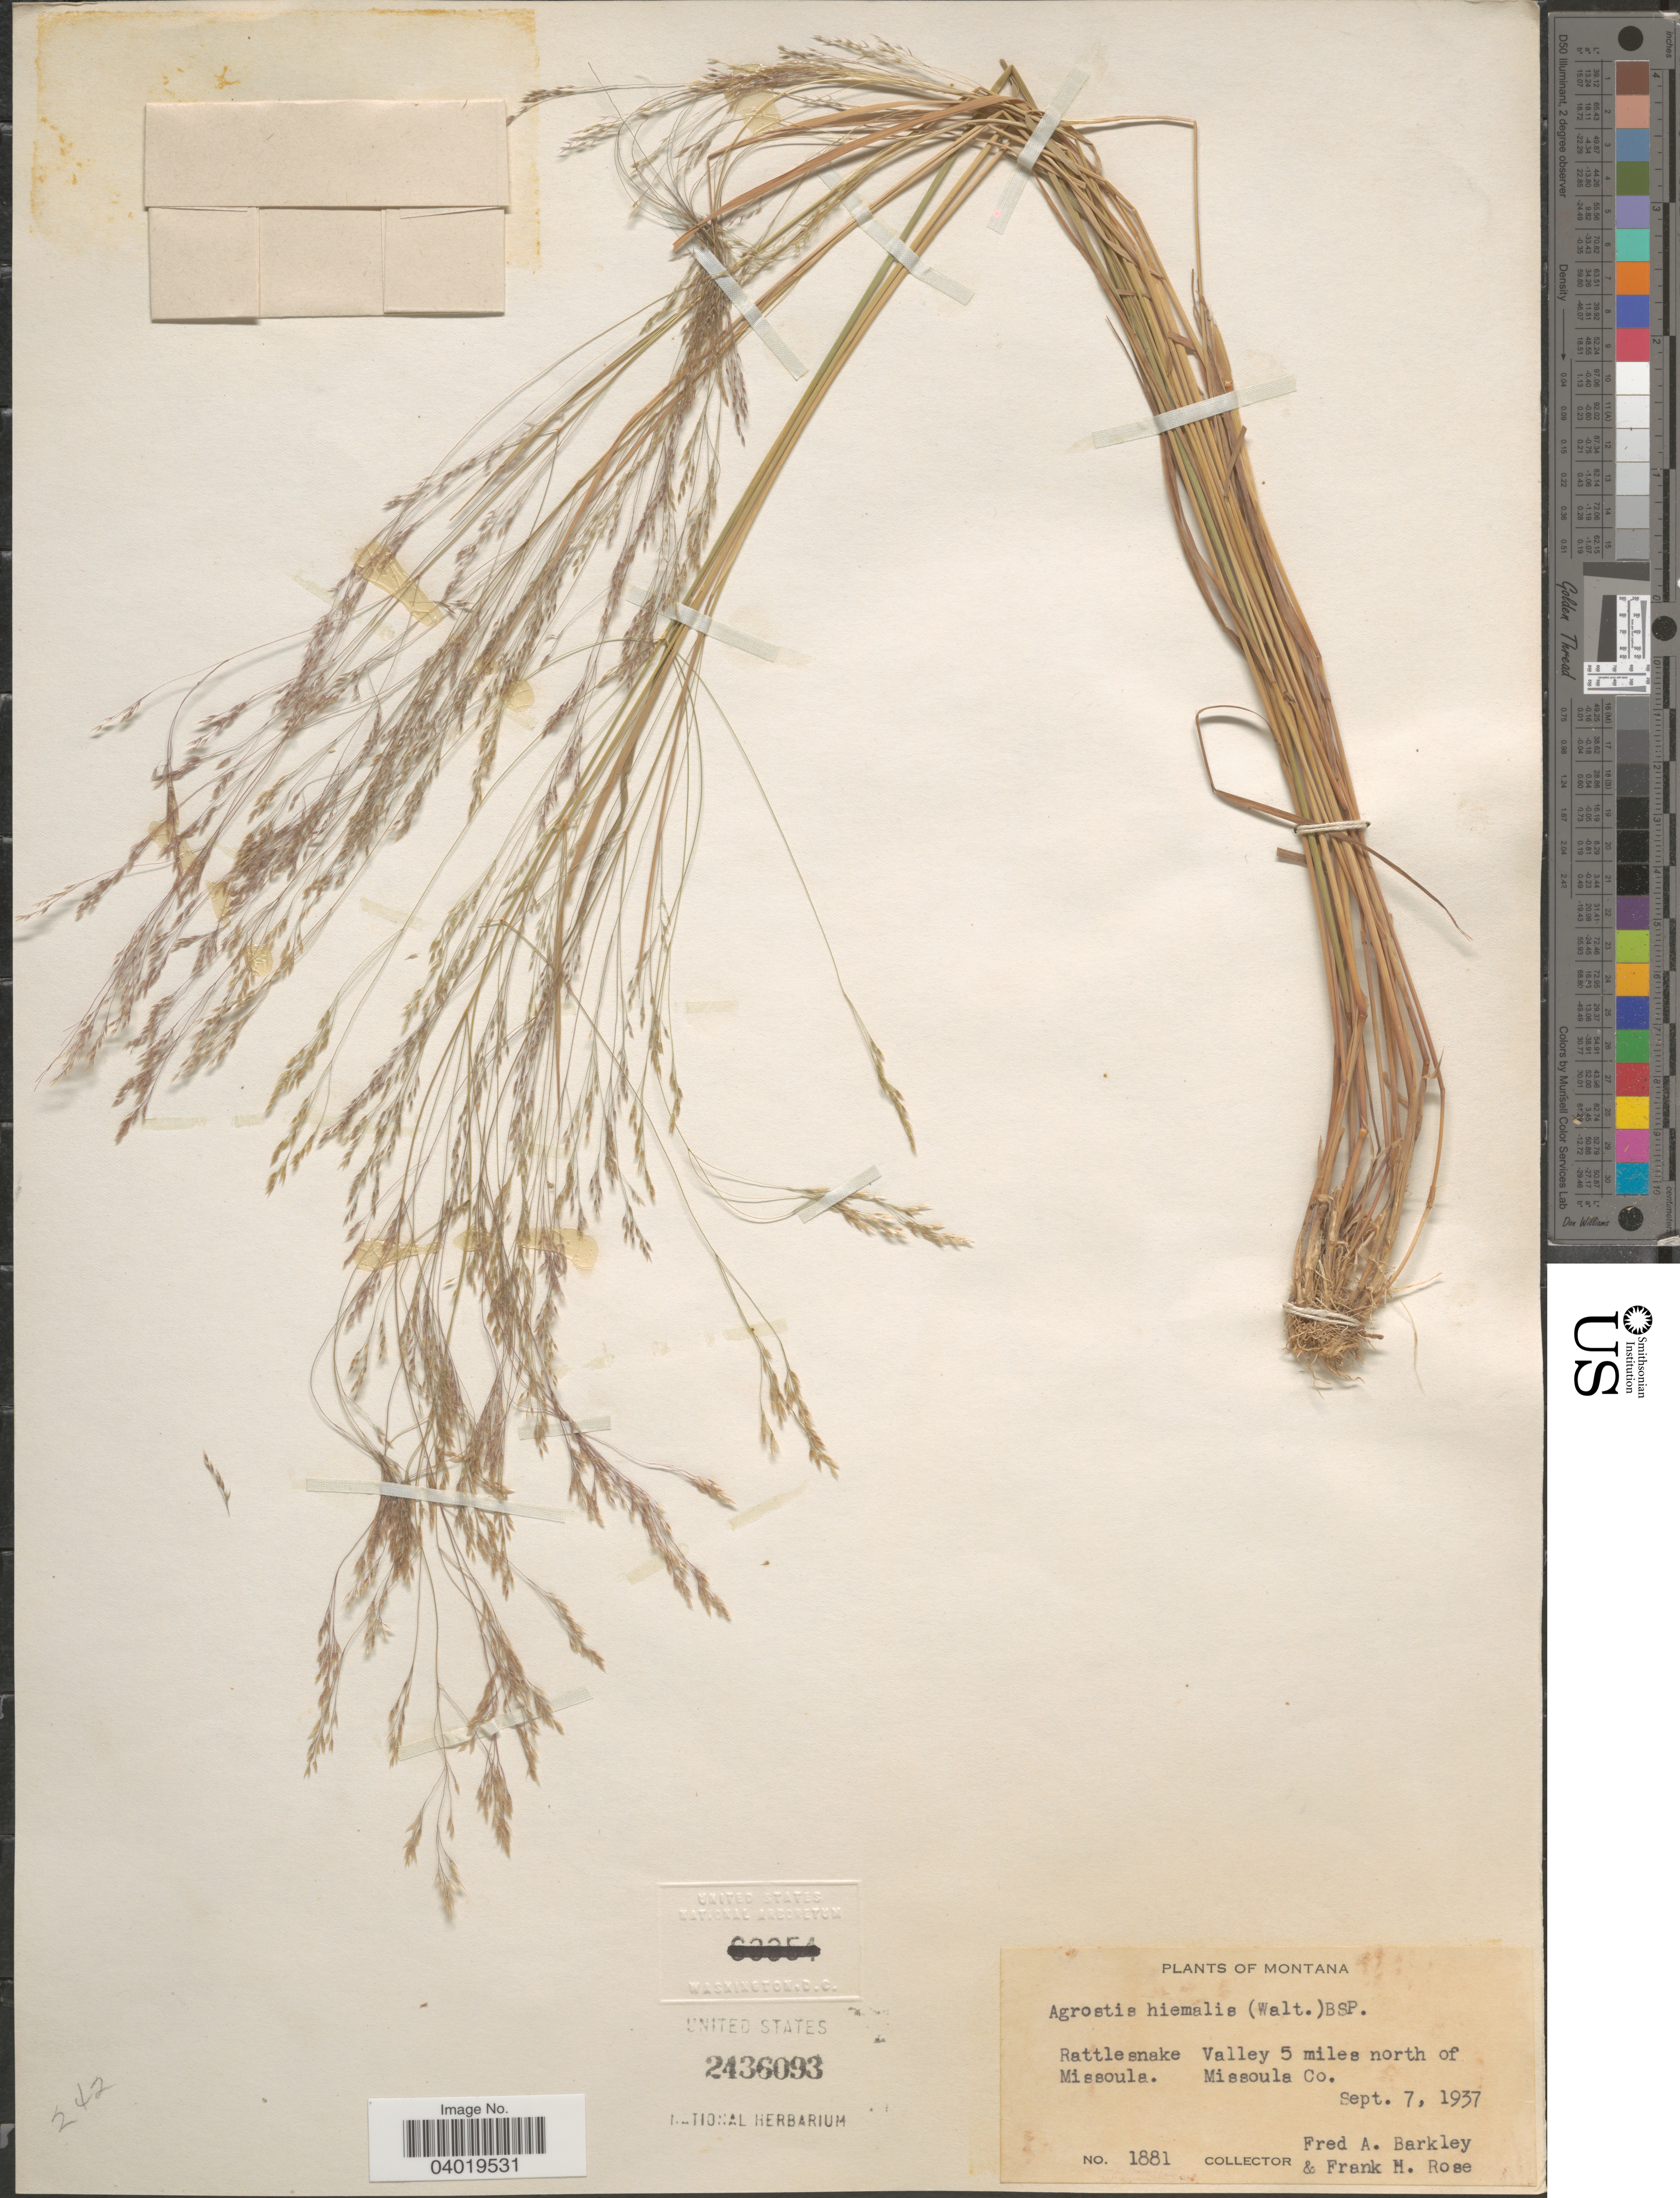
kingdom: Plantae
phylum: Tracheophyta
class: Liliopsida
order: Poales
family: Poaceae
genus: Agrostis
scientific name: Agrostis hyemalis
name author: (Walter) Britton et al.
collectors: F. A. Barkley & F. H. Rose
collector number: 1881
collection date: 1937-09-07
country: United States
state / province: Montana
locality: Rattlesnake Valley 5 miles north of Missoula. Missoula Co.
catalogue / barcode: US 2436093